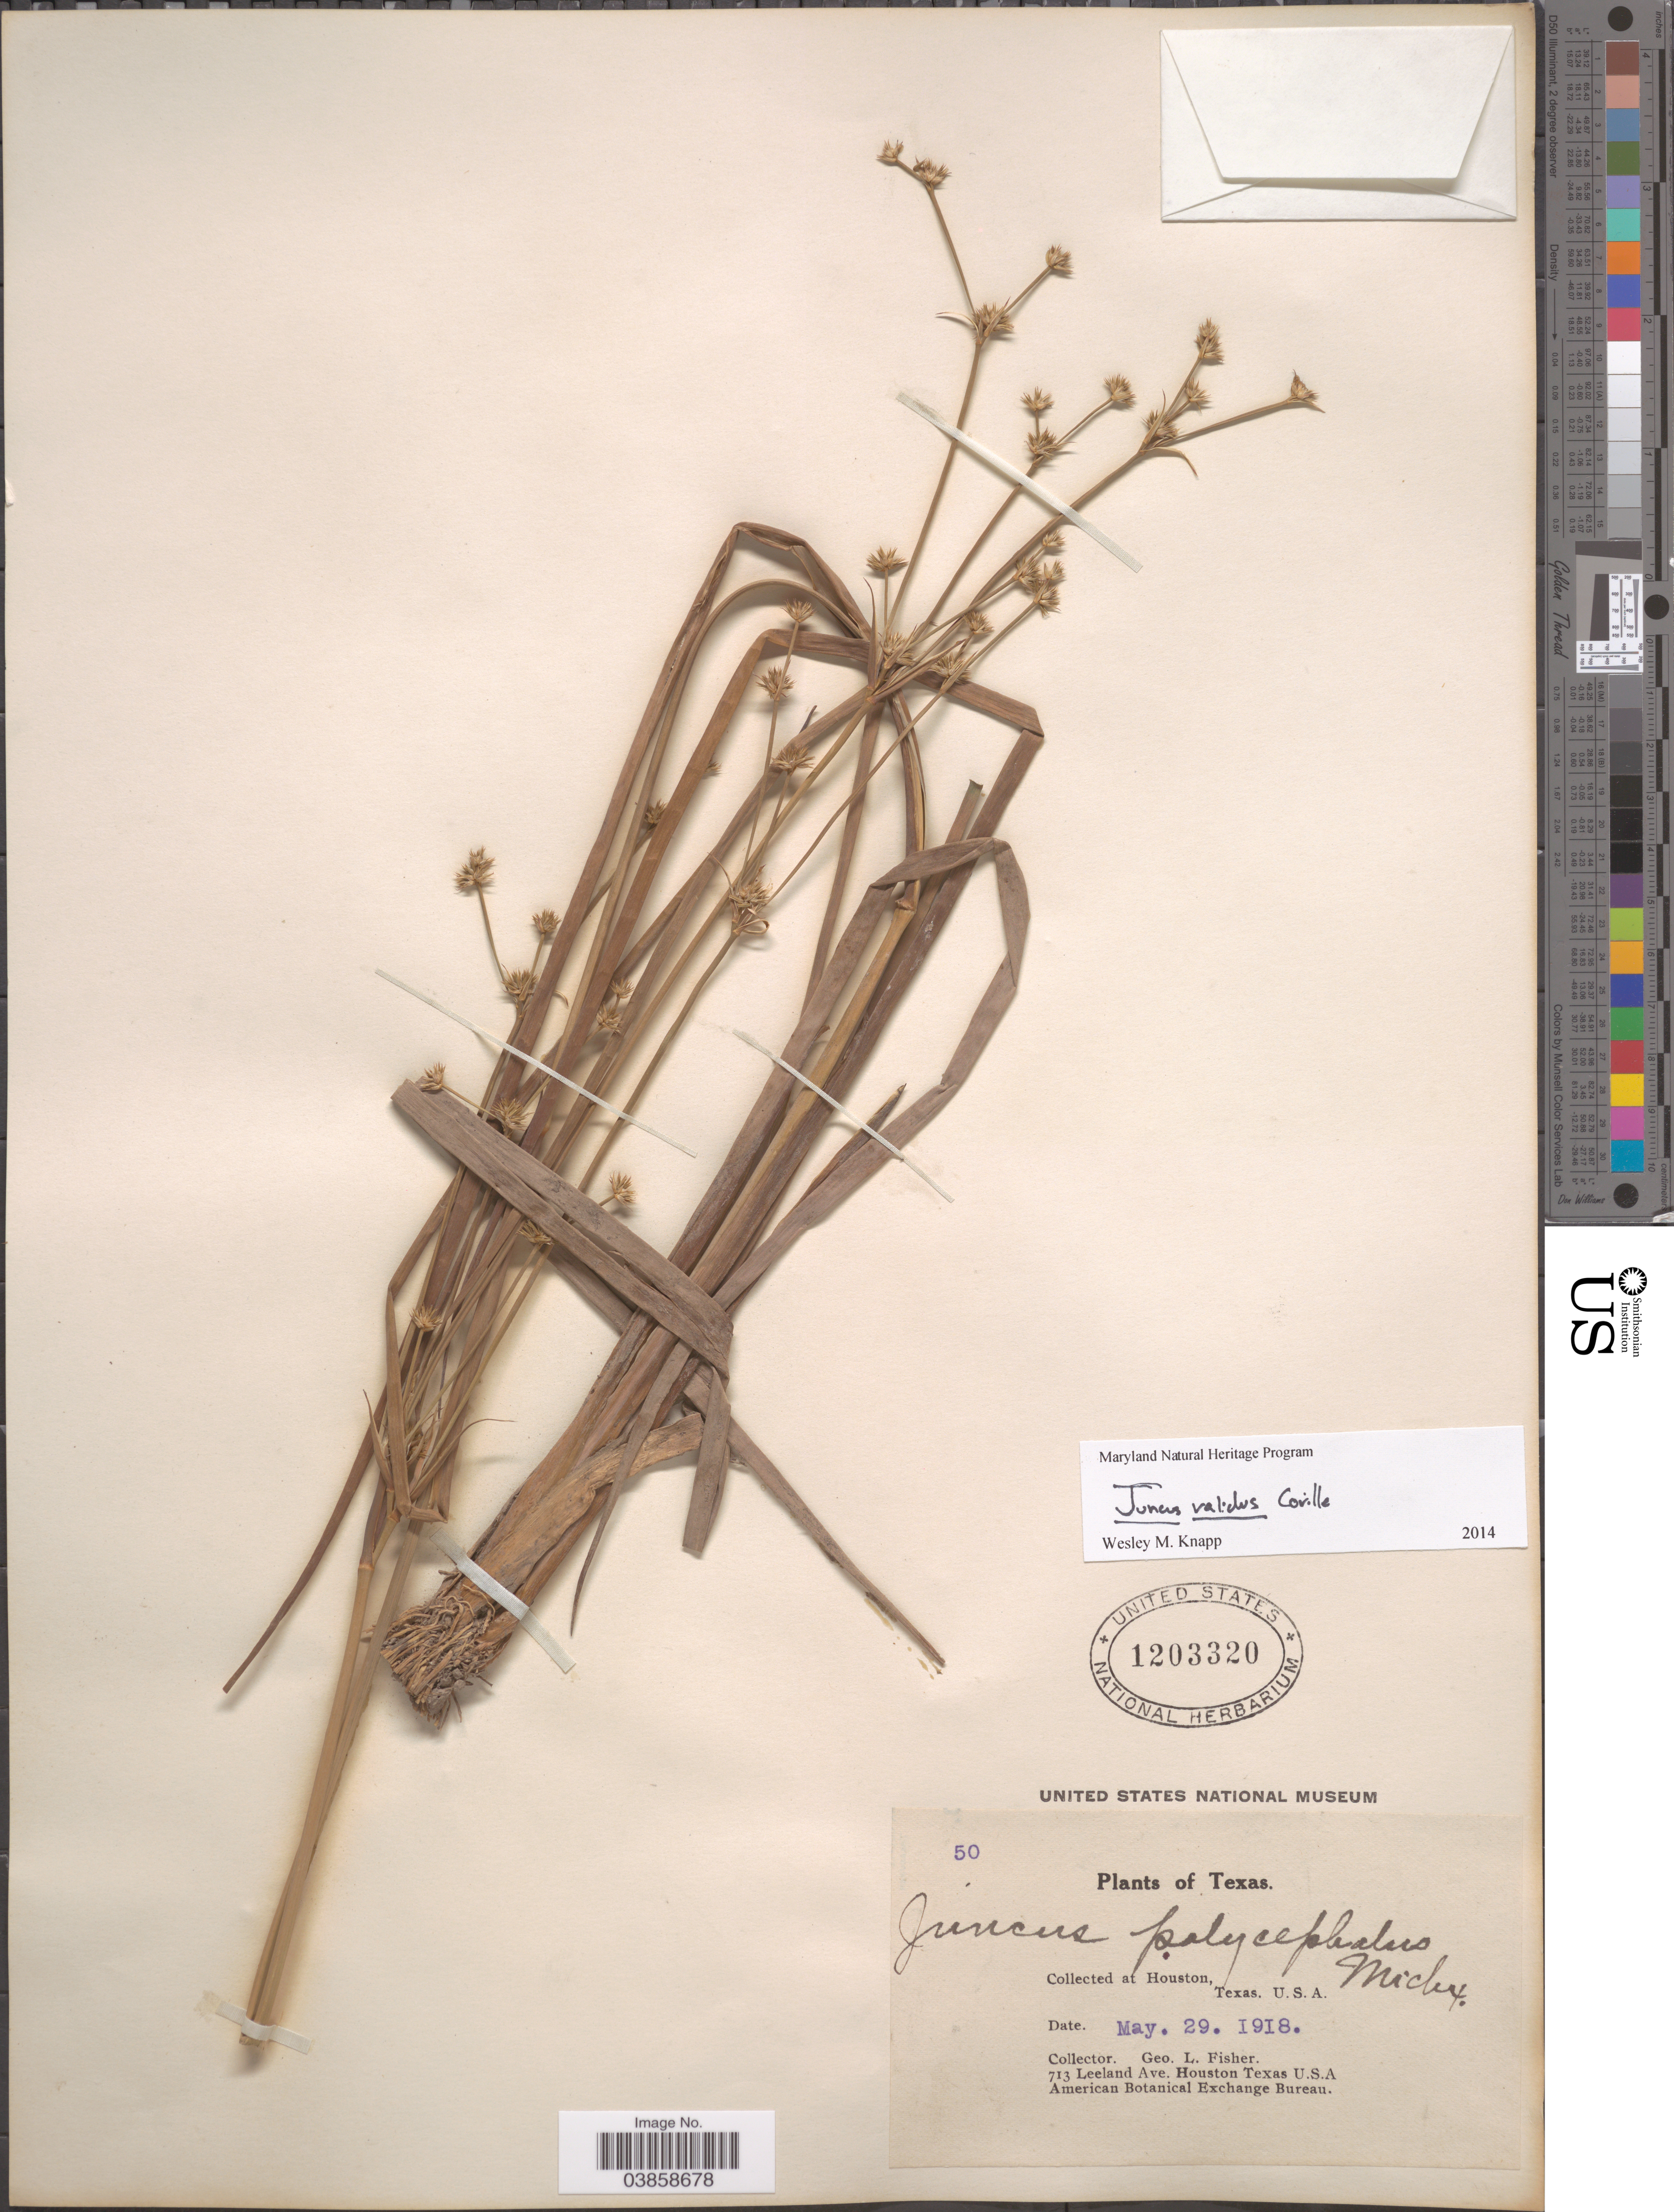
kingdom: Plantae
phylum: Tracheophyta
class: Liliopsida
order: Poales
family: Juncaceae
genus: Juncus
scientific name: Juncus validus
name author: Coville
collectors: G. L. Fisher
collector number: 50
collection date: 1918-05-29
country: United States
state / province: Texas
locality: Houston.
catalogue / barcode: US 1203320